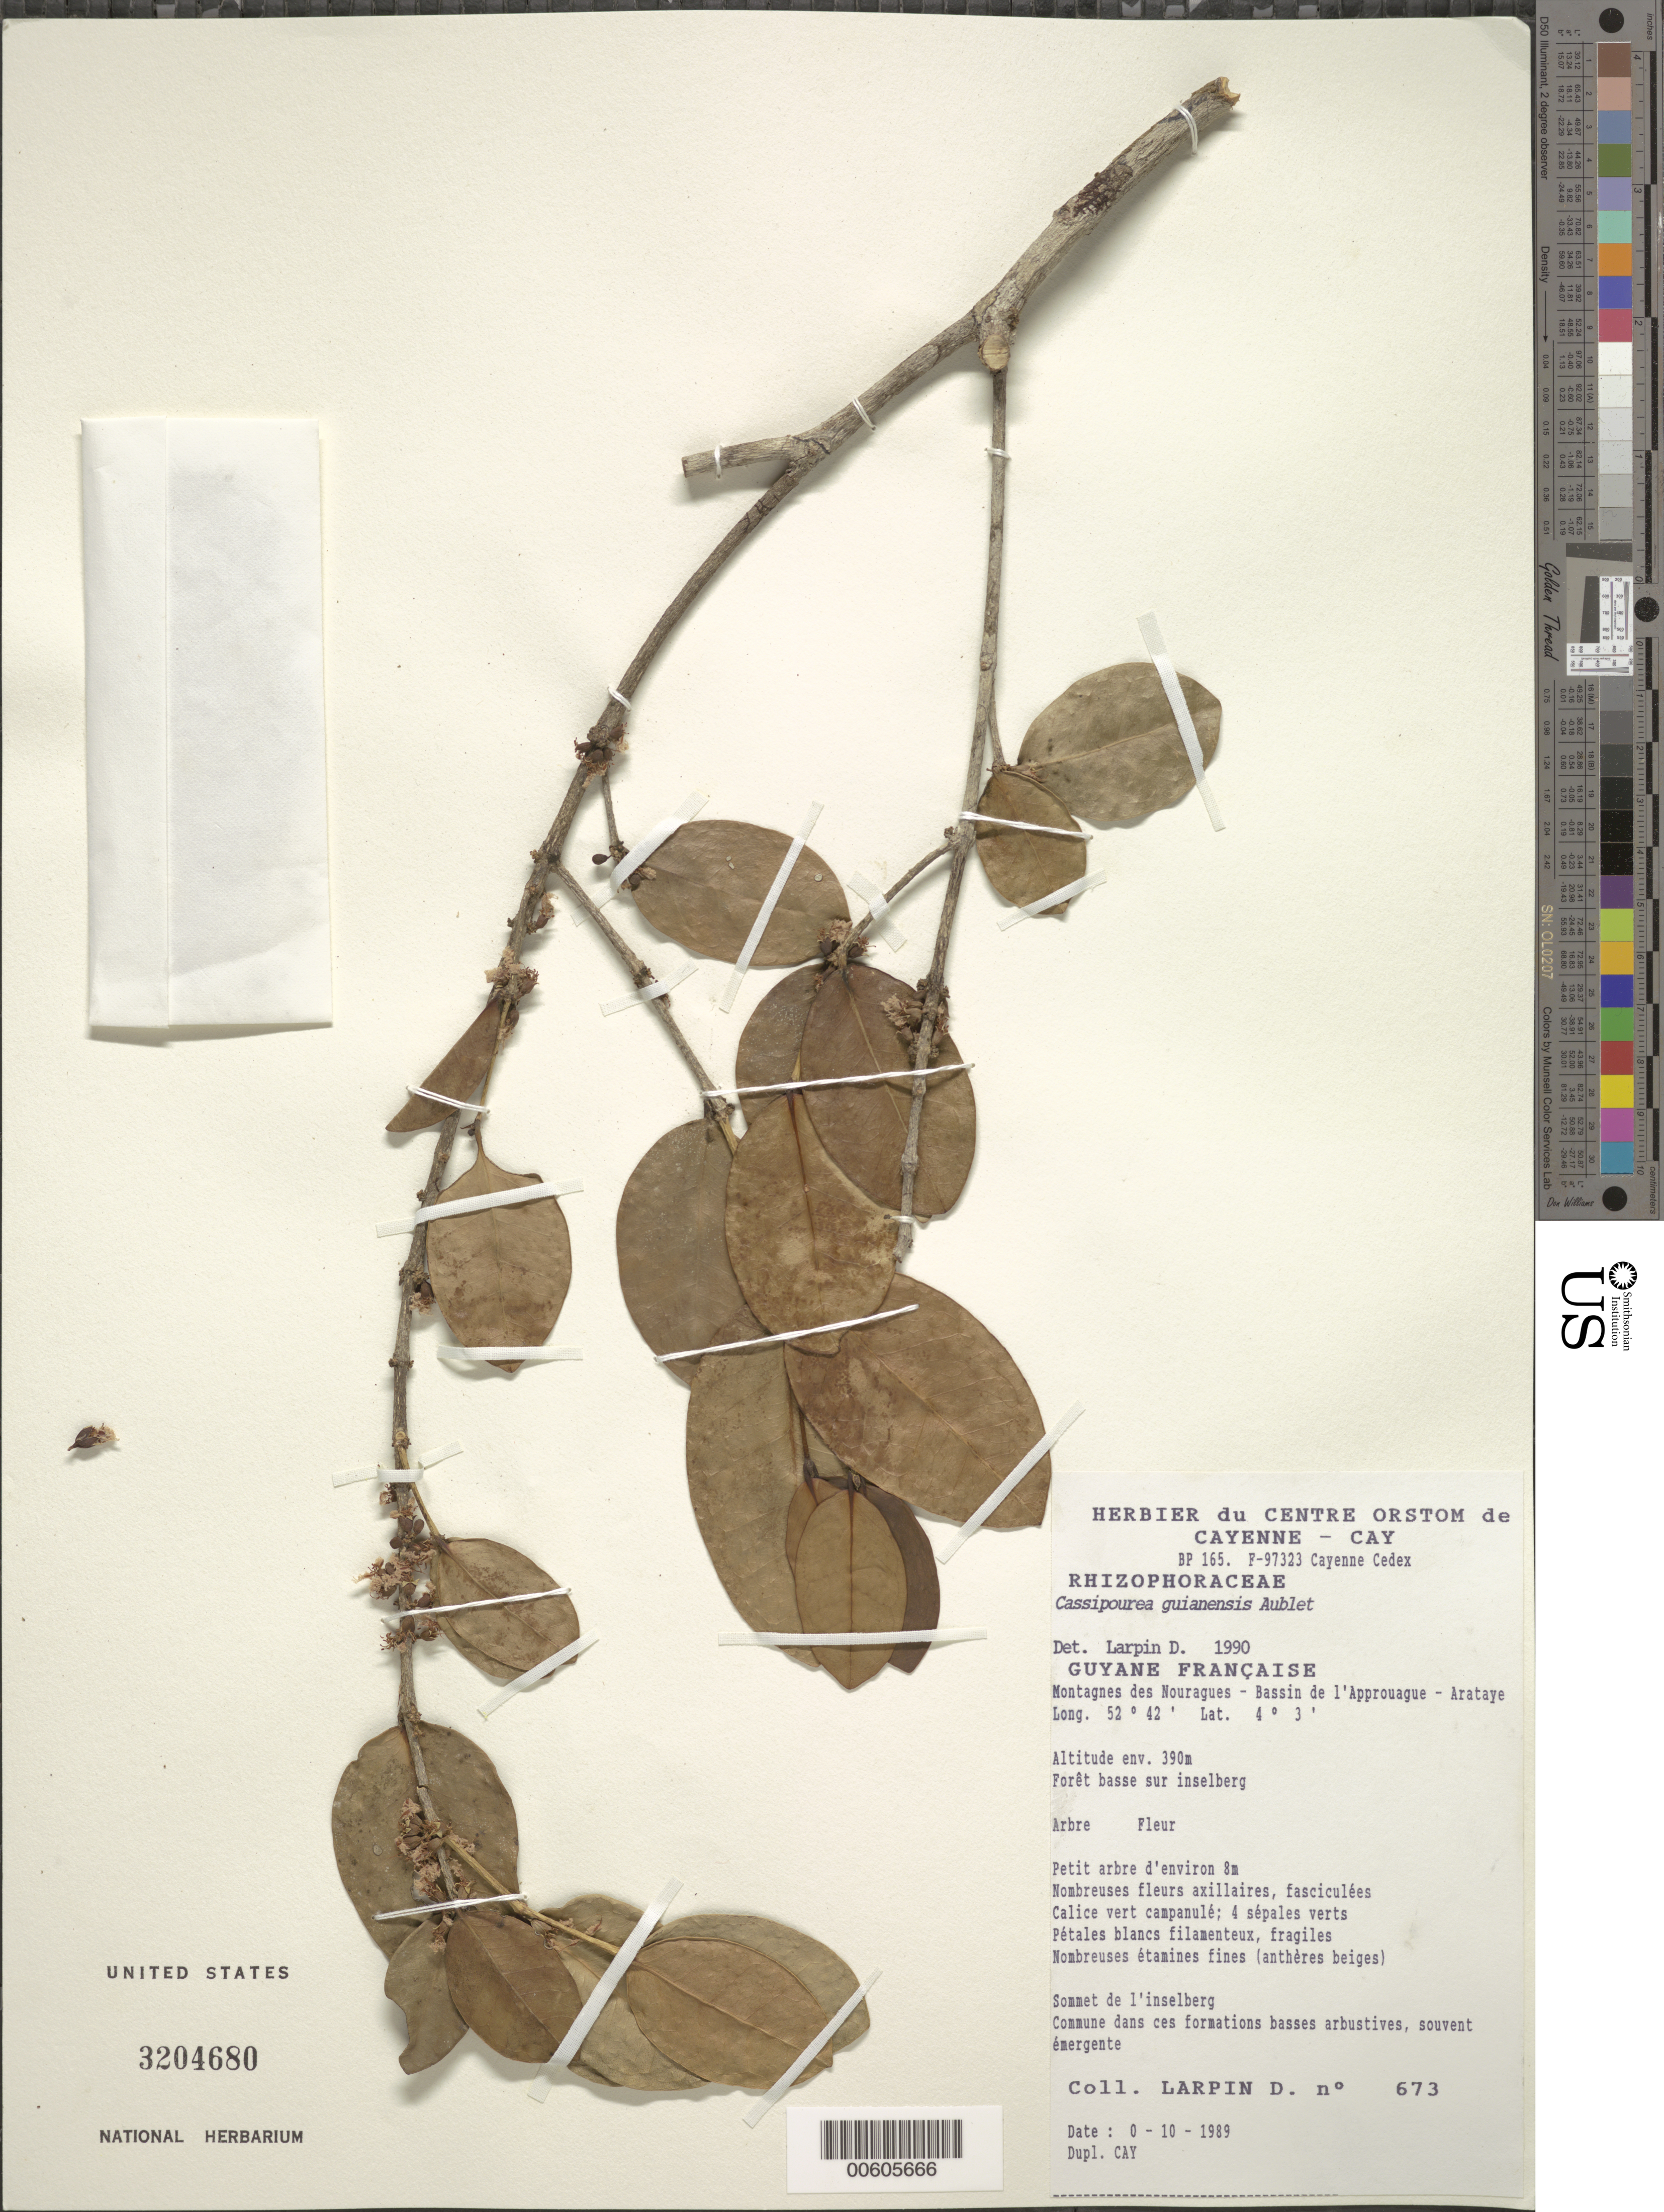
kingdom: Plantae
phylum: Tracheophyta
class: Magnoliopsida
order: Malpighiales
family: Rhizophoraceae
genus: Cassipourea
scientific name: Cassipourea guianensis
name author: Aubl.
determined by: Larpin, D.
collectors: D. Larpin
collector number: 673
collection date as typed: Oct-89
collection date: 1989-10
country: French Guiana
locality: Station des Nouragues, Bassin de l'Approuague, Arataye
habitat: Low altitude forest on inselberg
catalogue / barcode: US 3204680